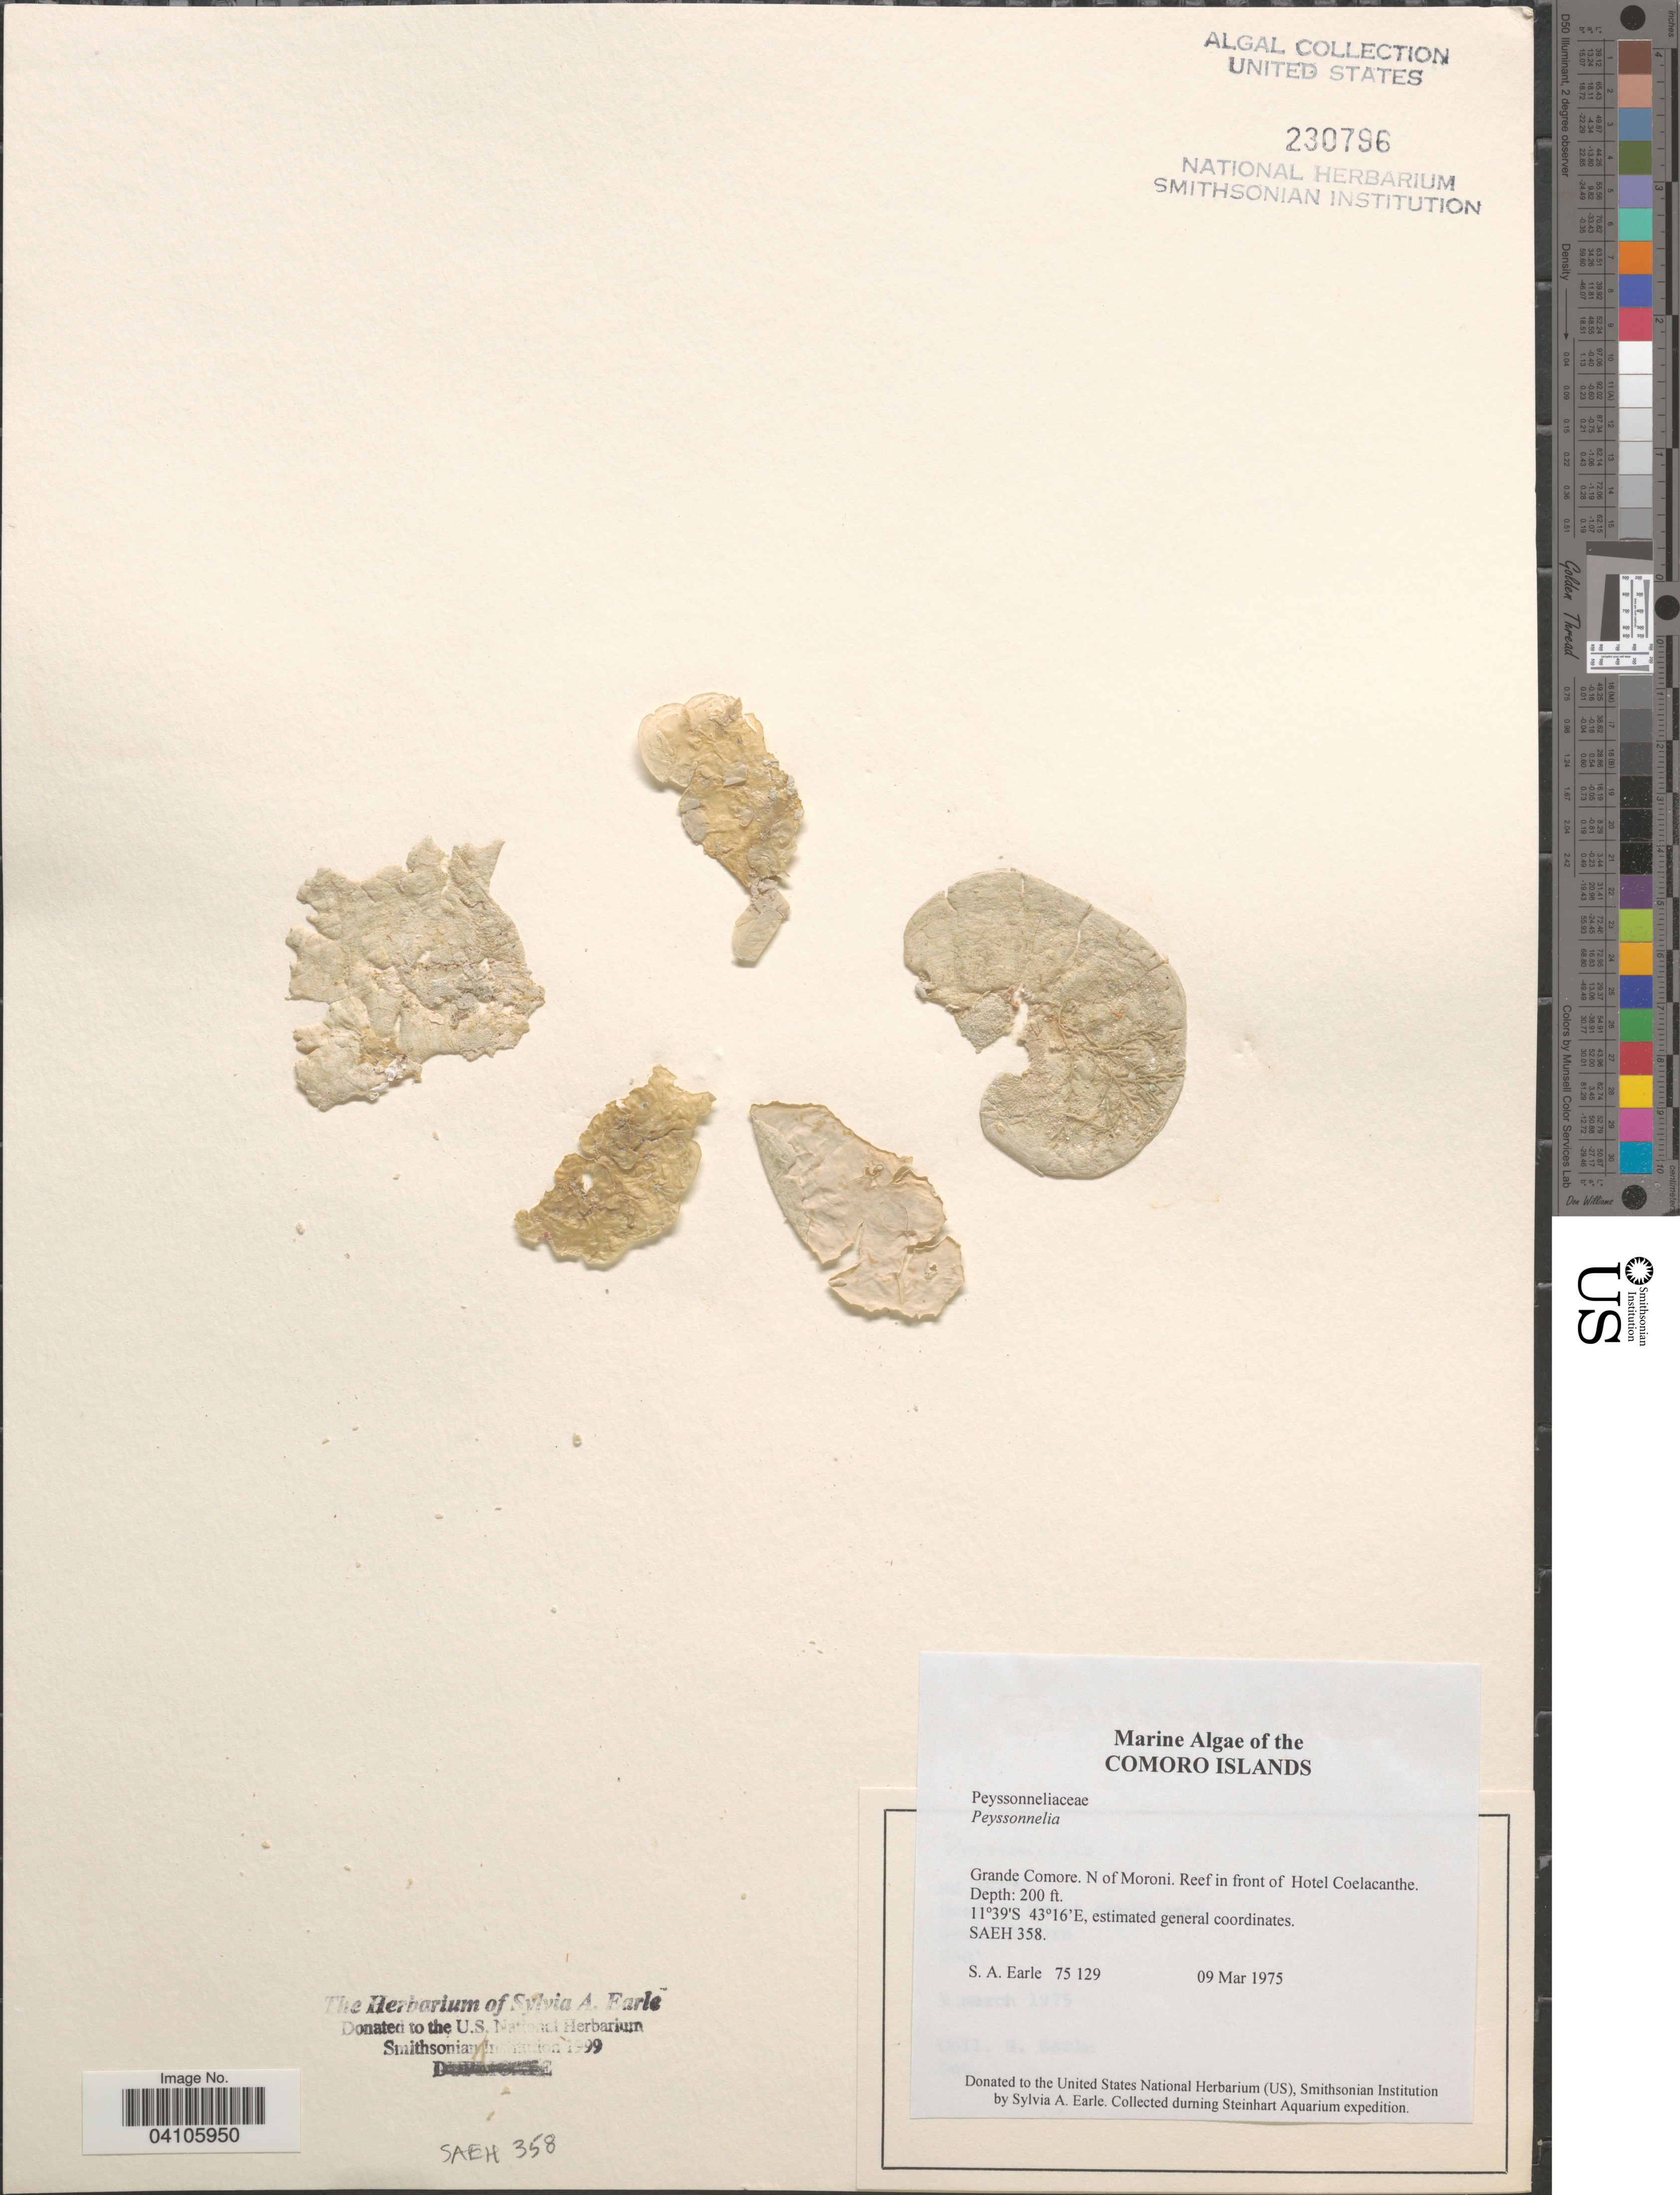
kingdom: Plantae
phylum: Rhodophyta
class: Florideophyceae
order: Peyssonneliales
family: Peyssonneliaceae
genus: Peyssonnelia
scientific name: Peyssonnelia sp.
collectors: S. A. Earle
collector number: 75129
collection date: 1975-03-09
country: Comoros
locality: Grande Comore. N of Moroni. Reef in front of Hotel Coelacanthe. Steinhart Aquarium expedition.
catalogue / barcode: US 230796